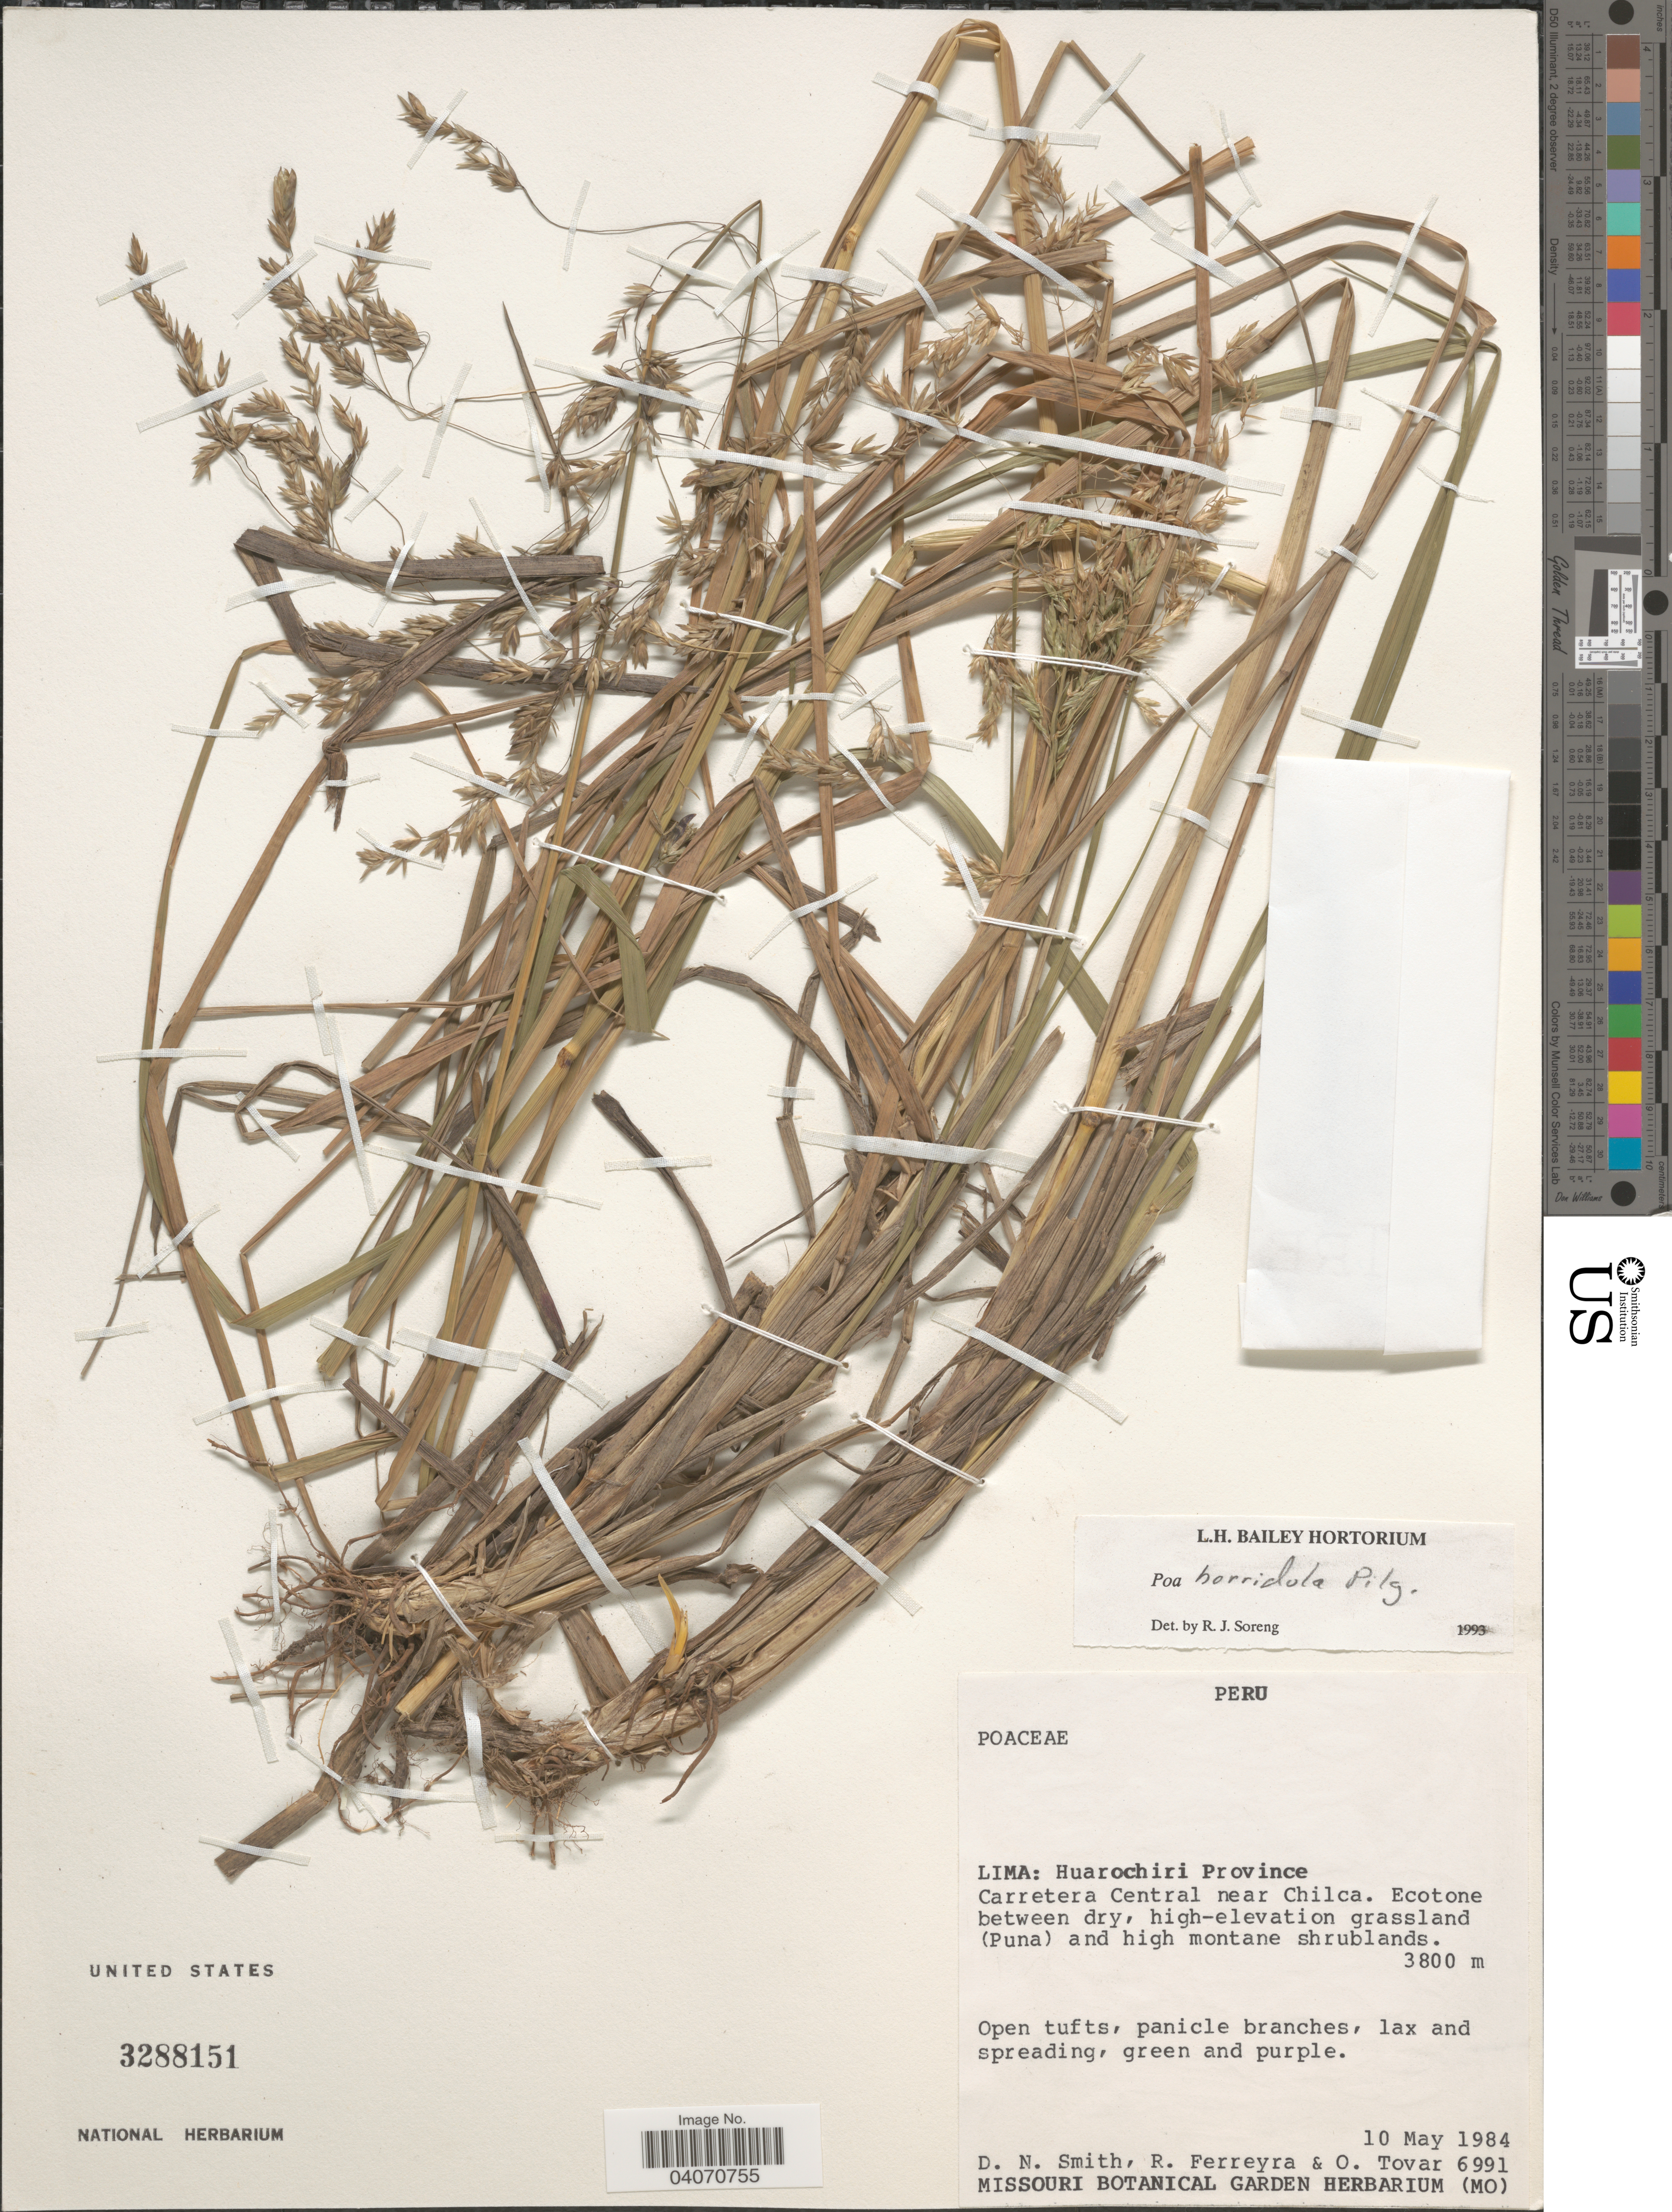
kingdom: Plantae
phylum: Tracheophyta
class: Liliopsida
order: Poales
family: Poaceae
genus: Poa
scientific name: Poa horridula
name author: Pilg.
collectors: D. Smith, R. A. Ferreyra & Ó. Tovar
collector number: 6991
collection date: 1984-05-10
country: Peru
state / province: Lima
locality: Huarochiri Province. Carretera Central near Chilca.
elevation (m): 3800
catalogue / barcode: US 3288151